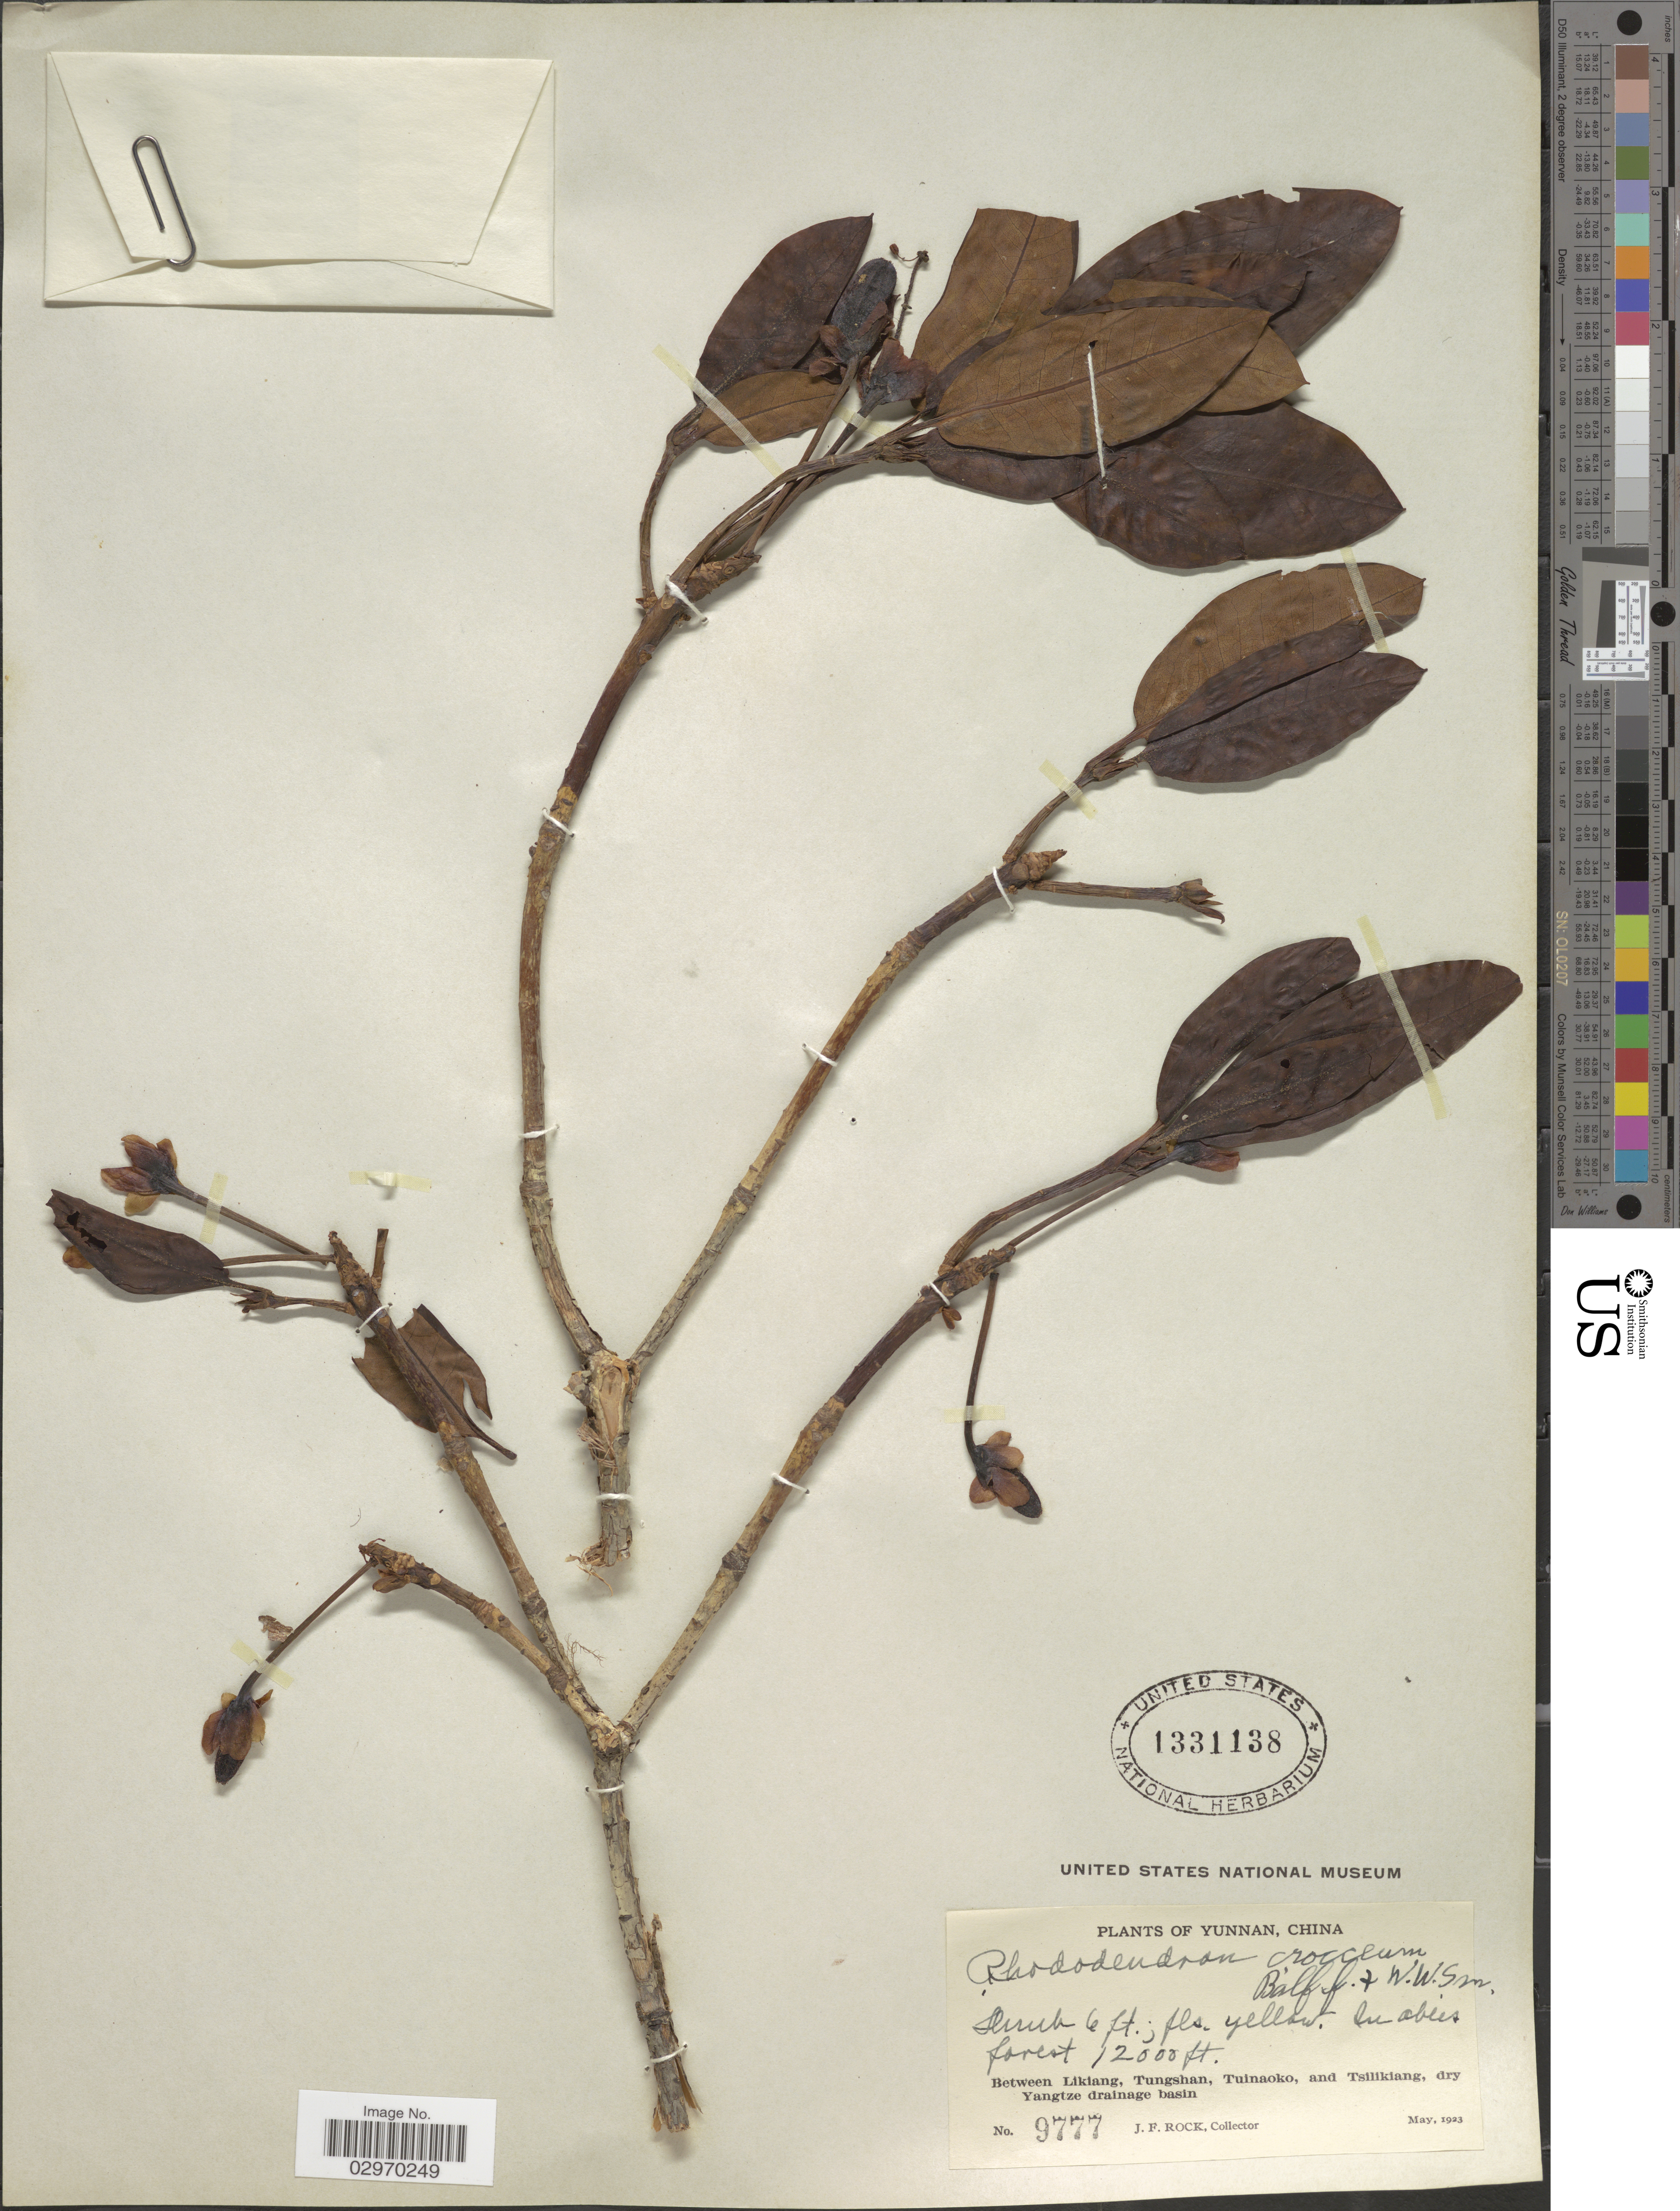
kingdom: Plantae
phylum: Tracheophyta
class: Magnoliopsida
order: Ericales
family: Ericaceae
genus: Rhododendron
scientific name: Rhododendron croceum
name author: Balf. f. & W.W. Sm.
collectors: J. Rock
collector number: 9777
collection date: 1923-05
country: China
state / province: Yunnan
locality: In Abies forest. Between Likiang, Tungshan, Tuinaoko, and Tsilikiang, dry Yangtze drainage basin.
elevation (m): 366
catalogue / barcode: US 1331138